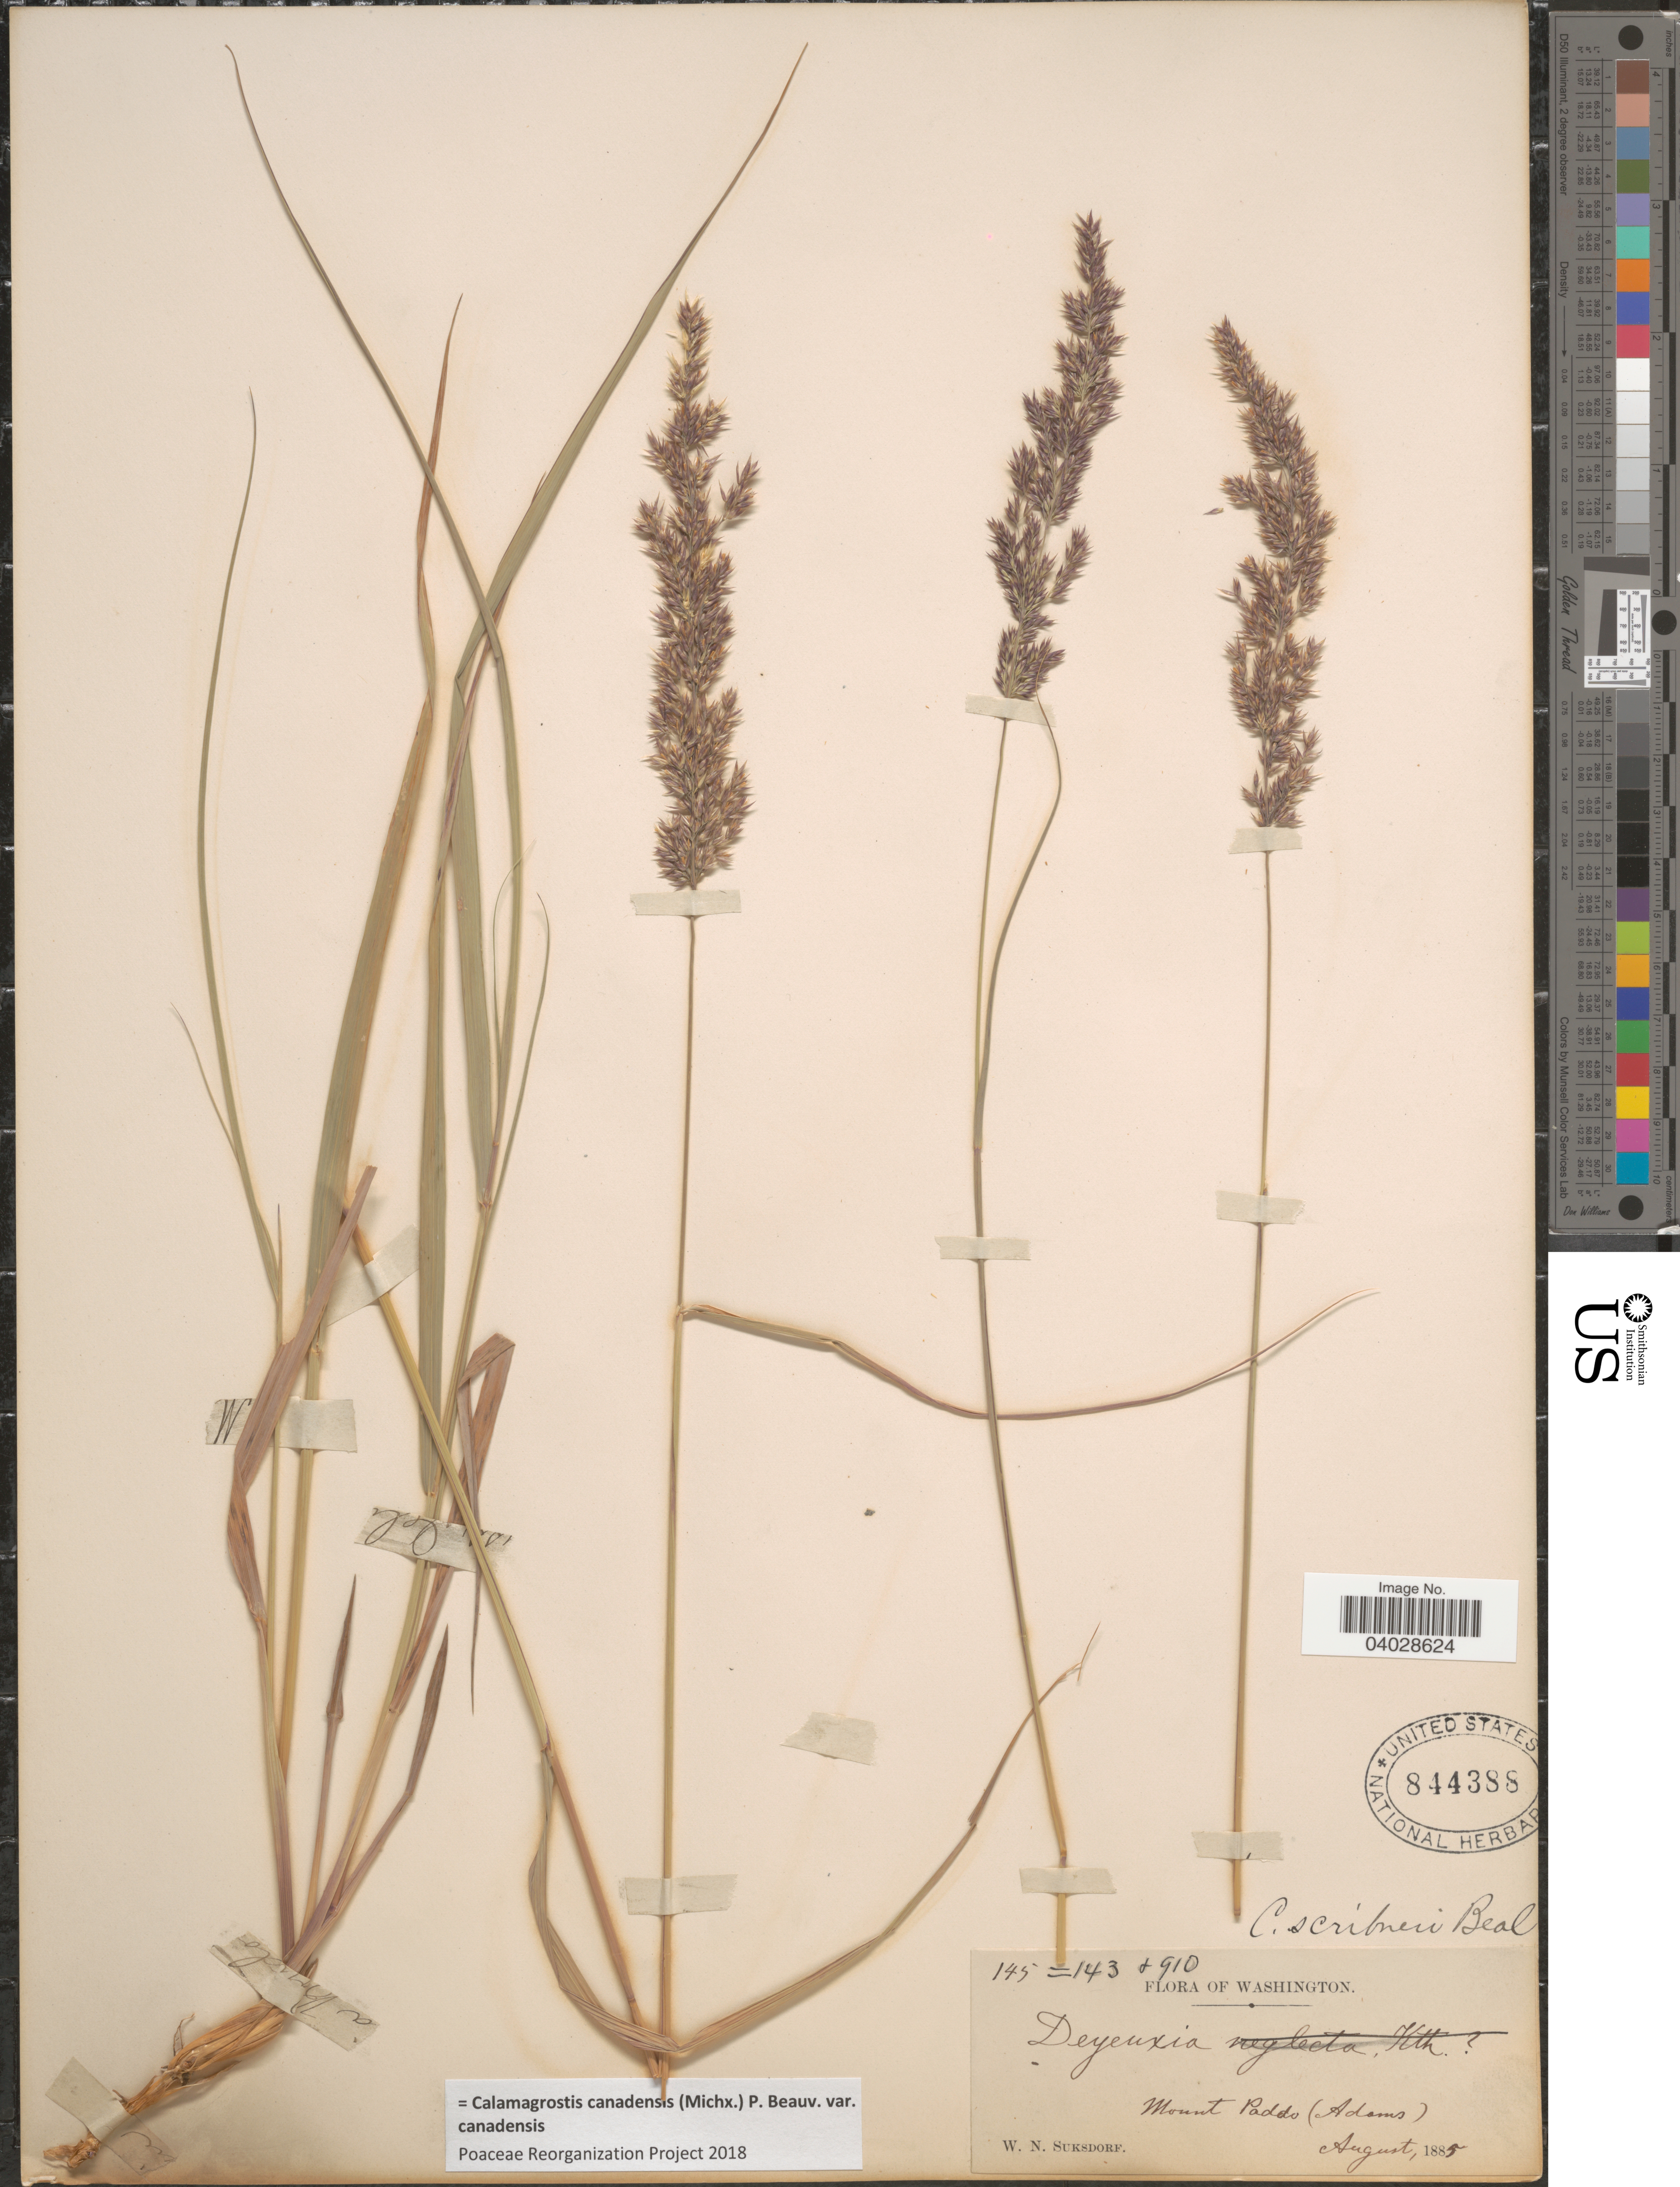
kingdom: Plantae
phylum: Tracheophyta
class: Liliopsida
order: Poales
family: Poaceae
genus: Calamagrostis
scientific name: Calamagrostis canadensis var. canadensis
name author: (Michx.) P. Beauv.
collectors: W. N. Suksdorf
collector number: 145=143 & 910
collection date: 1885-08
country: United States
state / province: Washington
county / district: Skamania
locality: Mount Paddo (Adams).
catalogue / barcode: US 844388